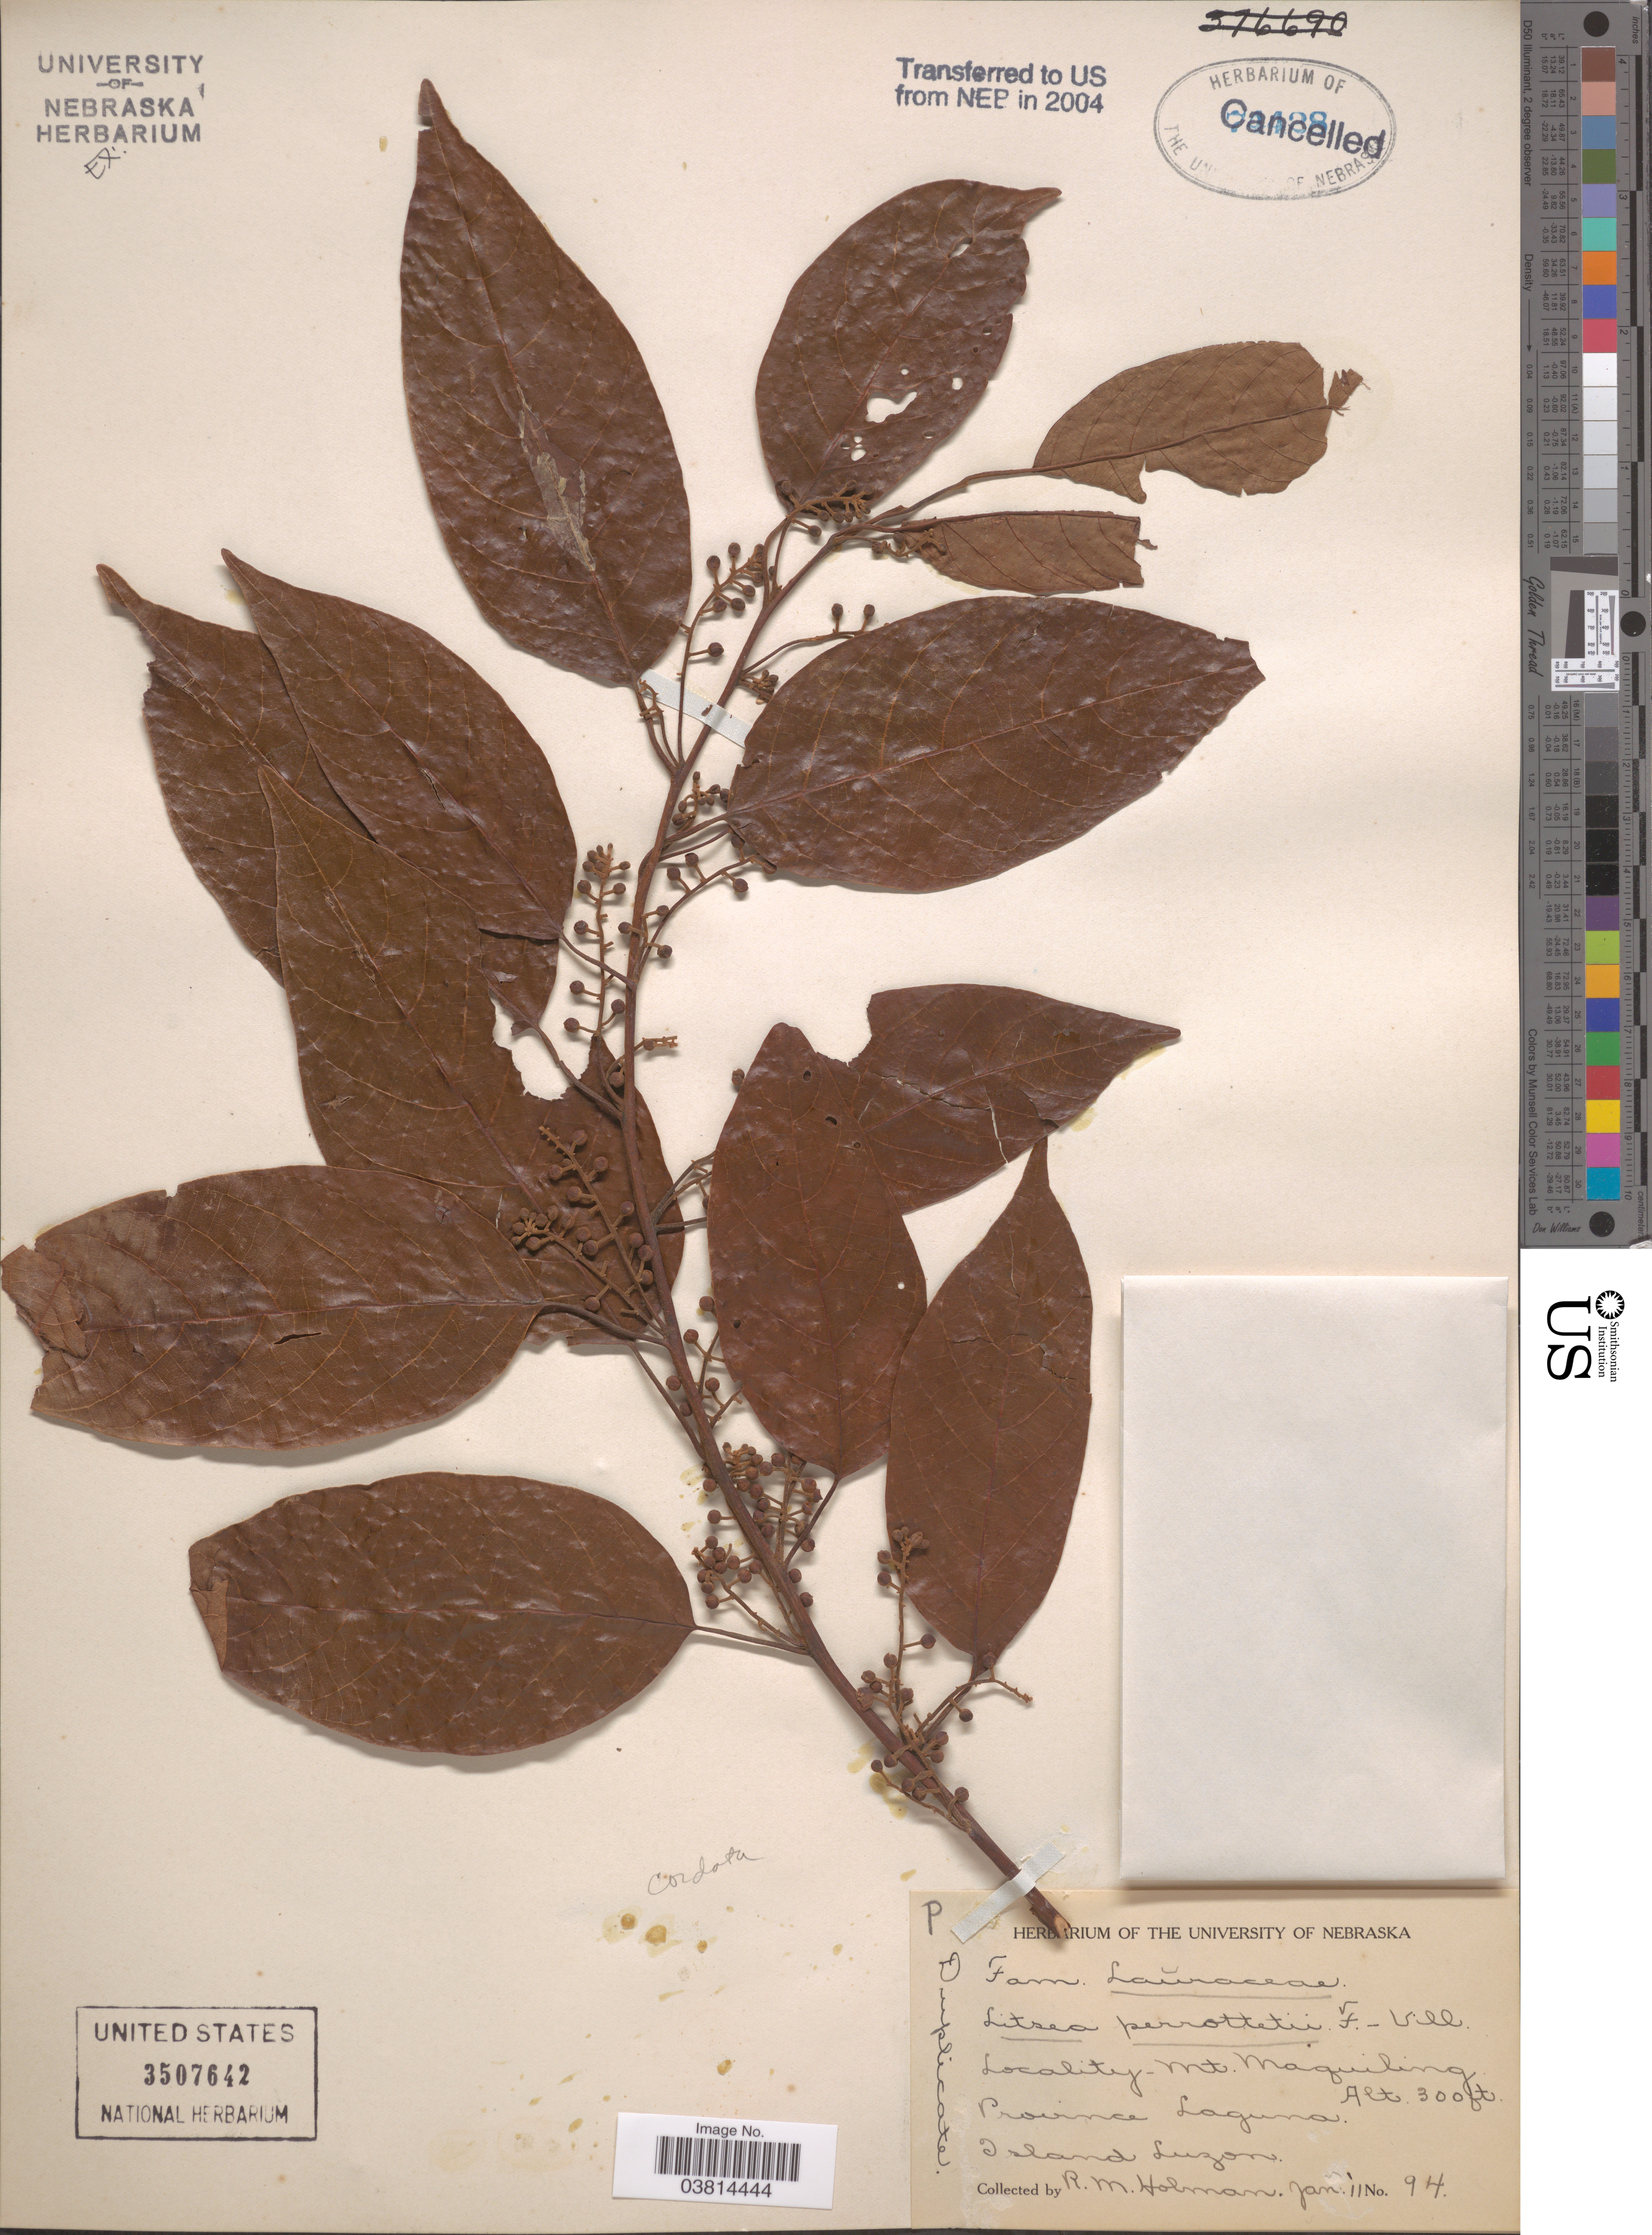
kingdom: Plantae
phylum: Tracheophyta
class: Magnoliopsida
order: Laurales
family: Lauraceae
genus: Litsea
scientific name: Litsea cordata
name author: Hook. f.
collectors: R. Holman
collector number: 94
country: Philippines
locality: Mt. Maguiling. Province Laguna. Island Luzon.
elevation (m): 91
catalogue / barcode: US 3507642